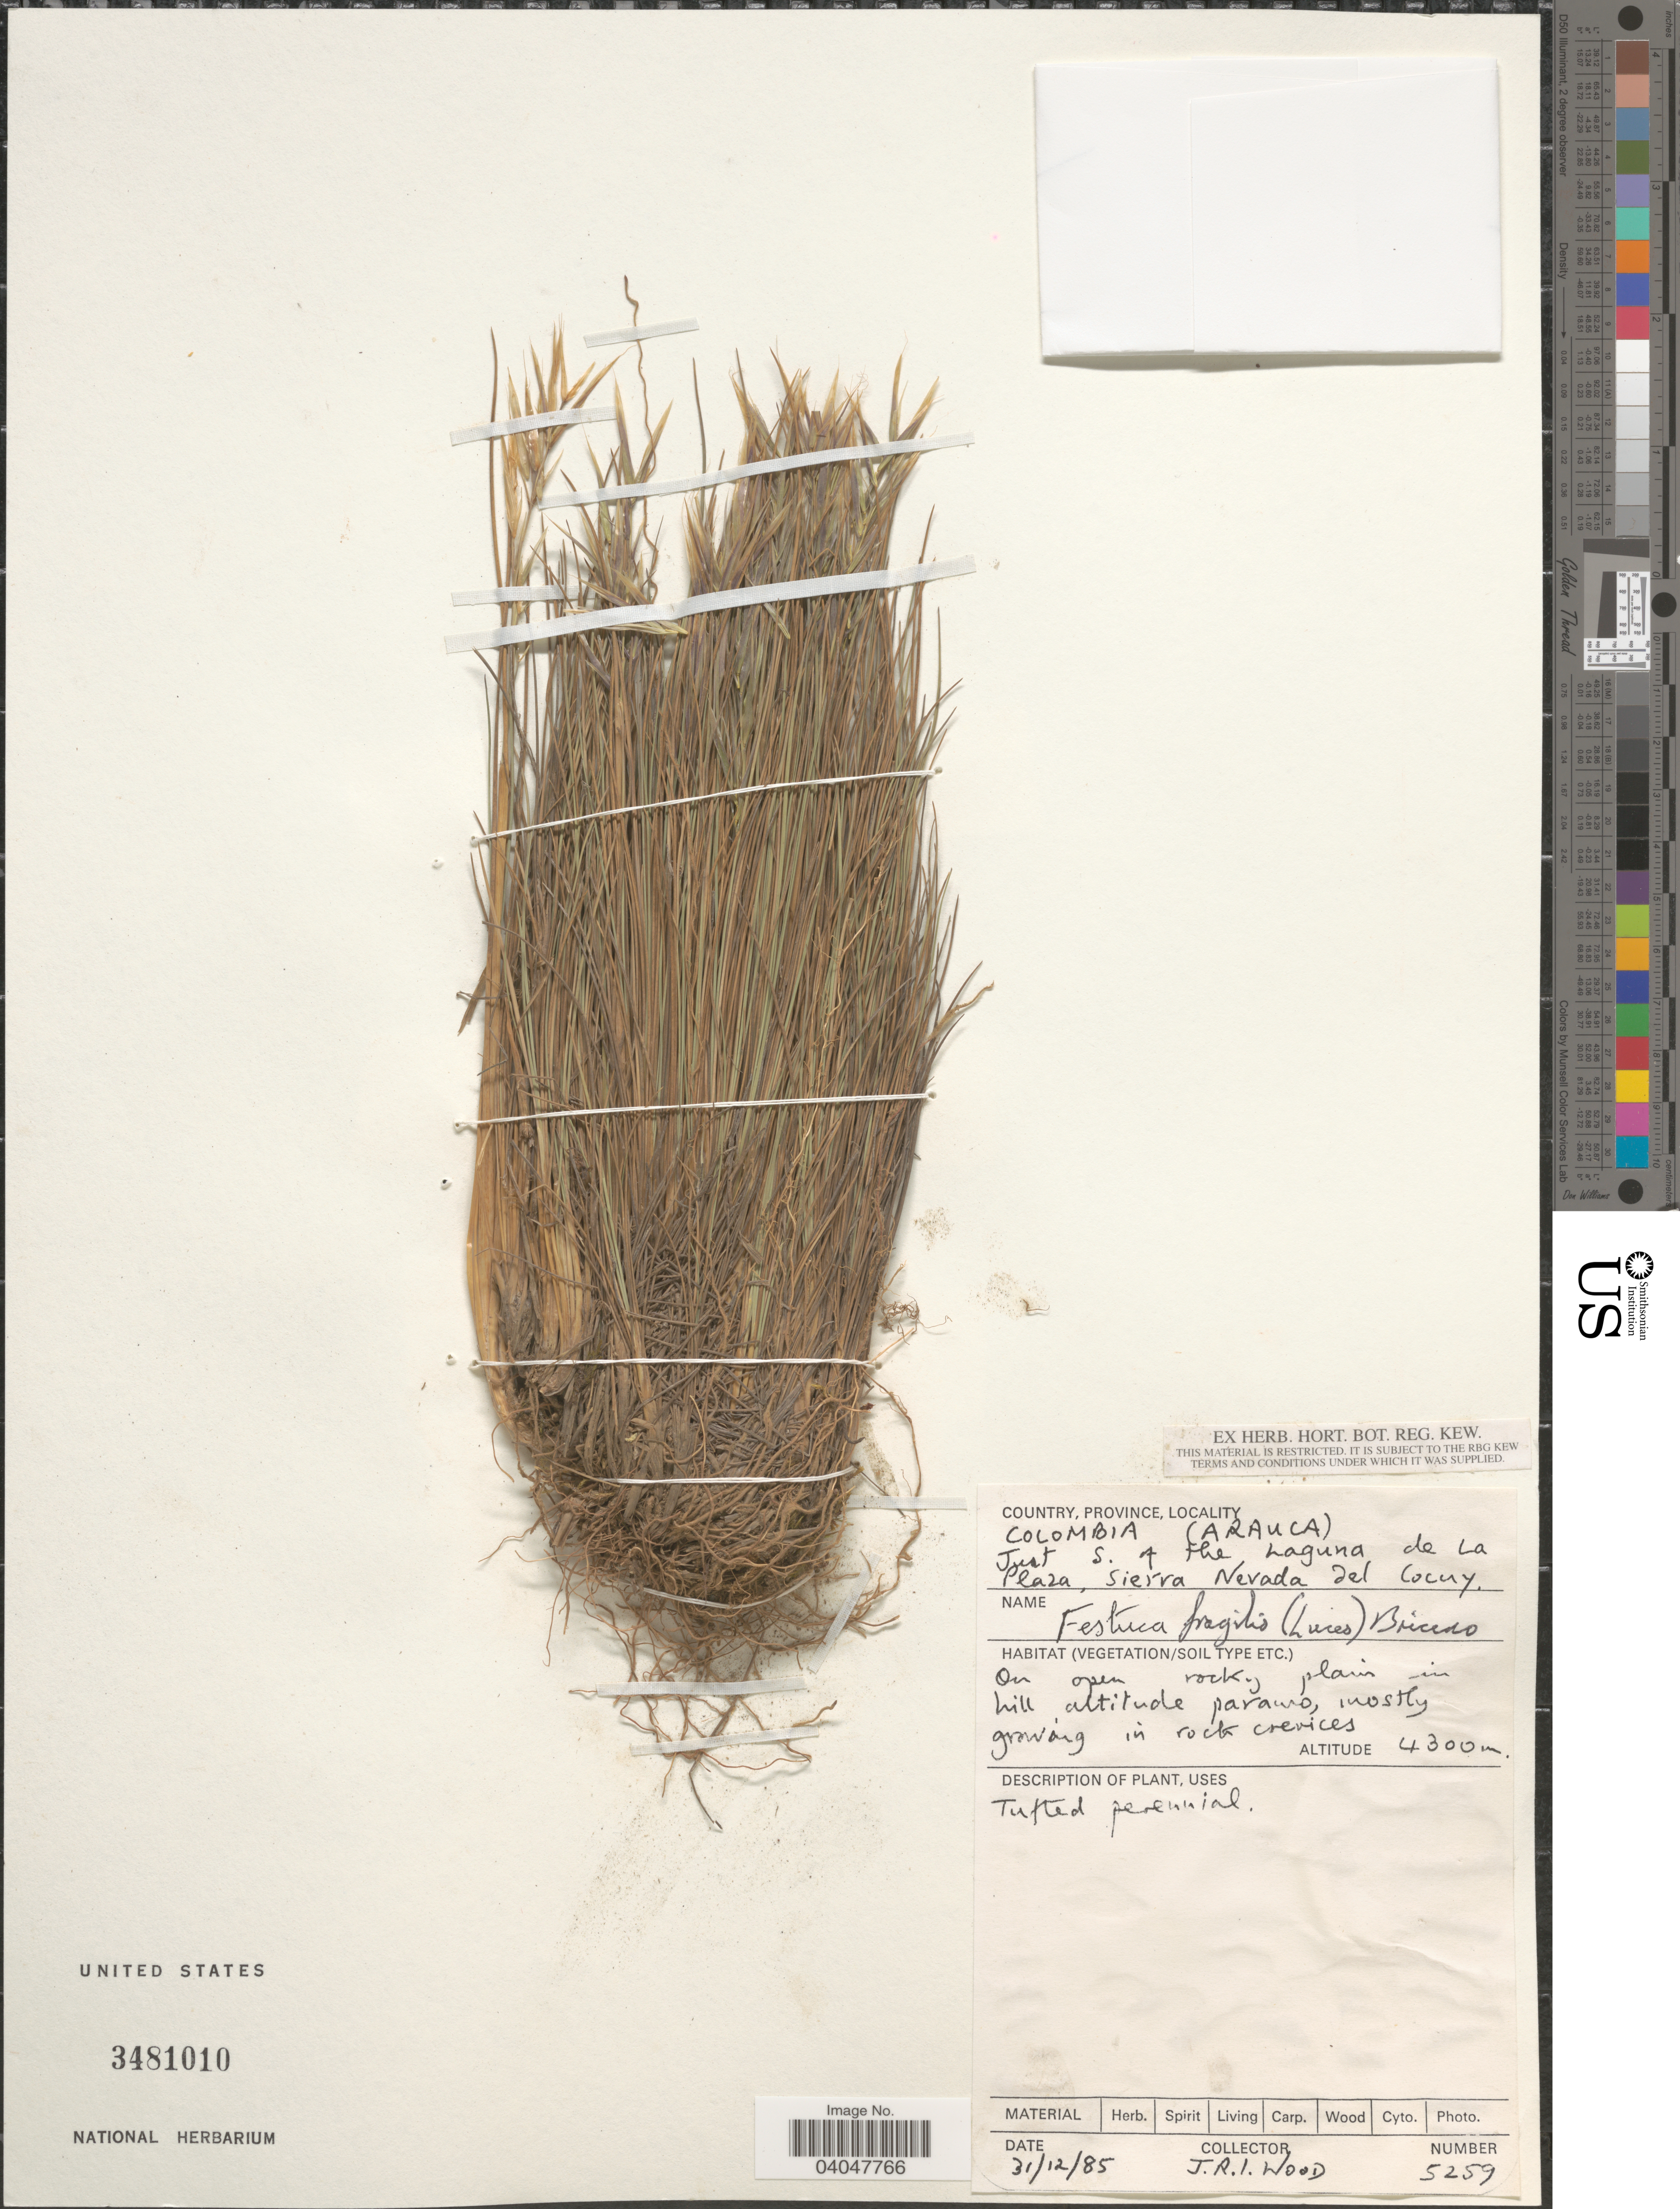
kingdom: Plantae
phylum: Tracheophyta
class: Liliopsida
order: Poales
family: Poaceae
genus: Festuca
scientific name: Festuca fragilis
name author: (Luces) Briceño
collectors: J. R. I. Wood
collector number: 5259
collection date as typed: Transcribed d/m/y: 31/12/85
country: Colombia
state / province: Arauca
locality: Just S. of the Laguna de La Plaza, Sierra Nevada del Cocuy.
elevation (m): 4300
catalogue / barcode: US 3481010